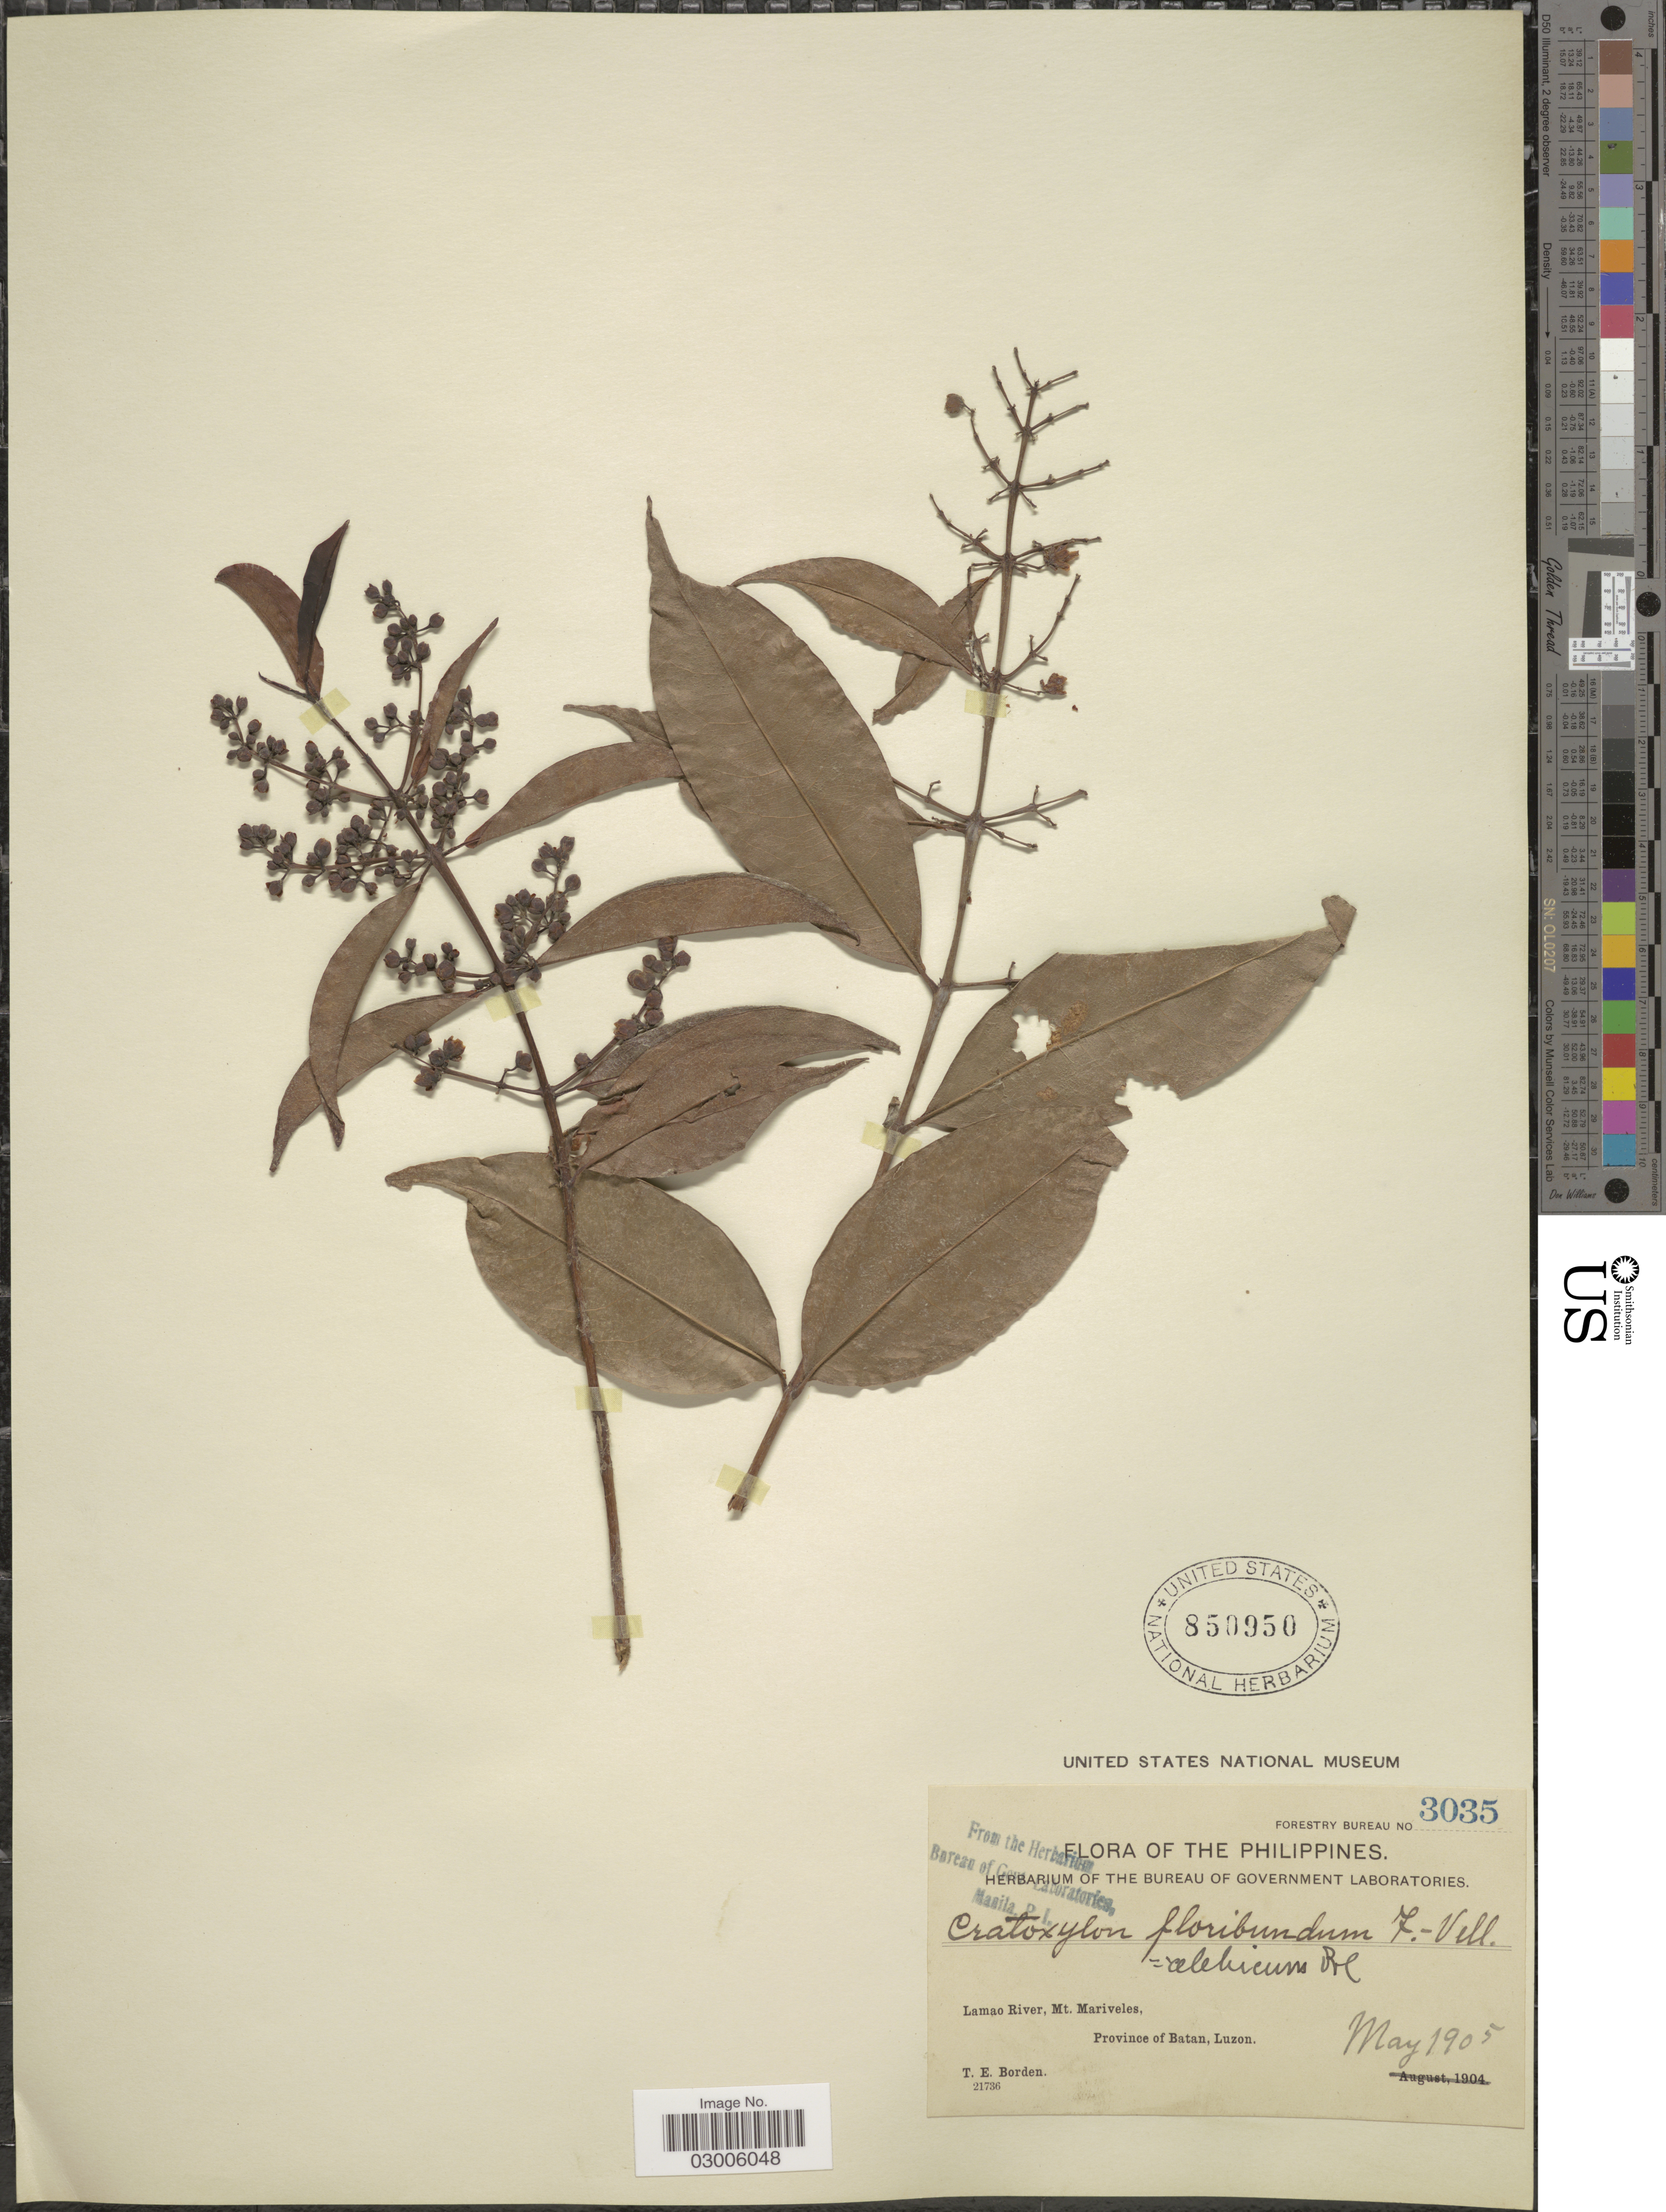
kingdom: Plantae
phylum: Tracheophyta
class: Magnoliopsida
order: Malpighiales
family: Hypericaceae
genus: Cratoxylum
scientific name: Cratoxylum celebicum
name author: Blume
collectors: T. E. Borden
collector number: Forestry Bureau 3035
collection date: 1905-05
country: Philippines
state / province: Cagayan Valley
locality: Lamao River, Mt. Mariveles, Province of Batan, Luzon.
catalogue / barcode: US 850950